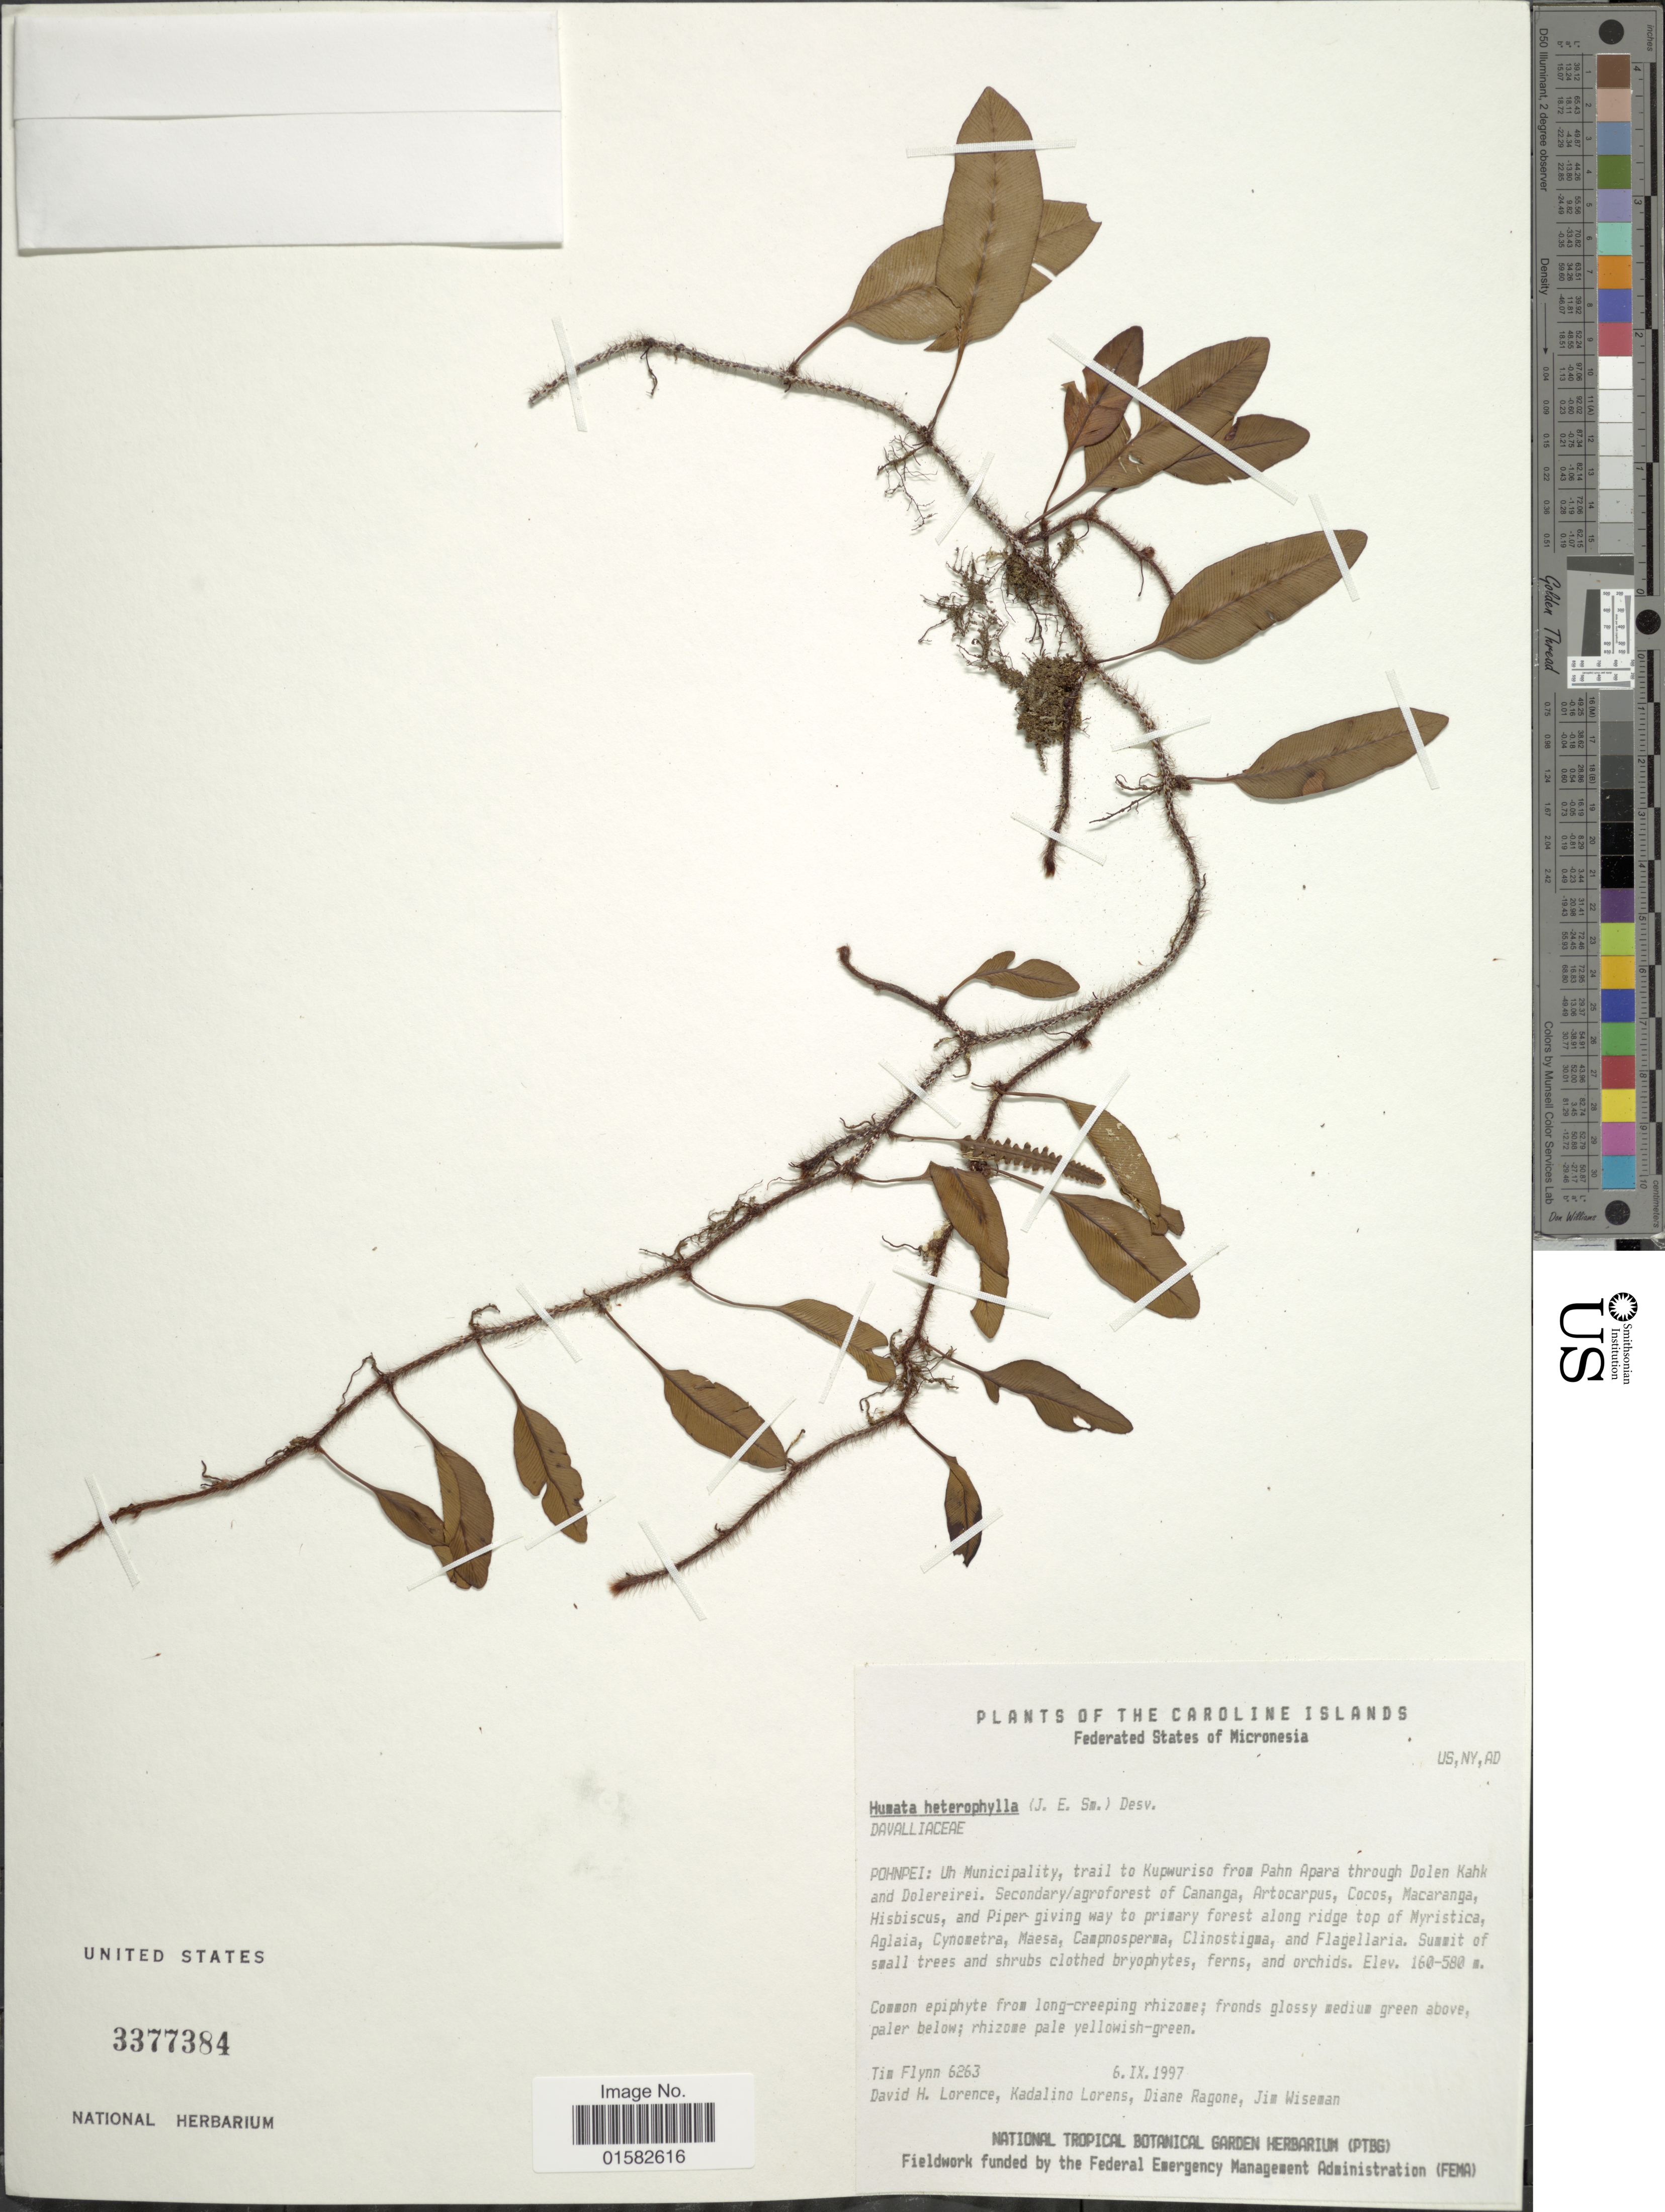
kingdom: Plantae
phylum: Tracheophyta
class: Polypodiopsida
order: Polypodiales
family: Davalliaceae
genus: Humata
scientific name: Humata heterophylla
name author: (Sm.) Desv.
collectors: T. Flynn, D. Lorence, K. Lorens, D. Ragone & J. Wiseman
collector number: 6263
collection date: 1997-09-06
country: Micronesia, Federated States of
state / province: Pohnpei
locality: The Caroline Islands, Um Muncipality, trail to Kupwuriso from Pahn Apara through Dolen Kahk and Dolereirei.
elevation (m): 160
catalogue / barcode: US 3377384